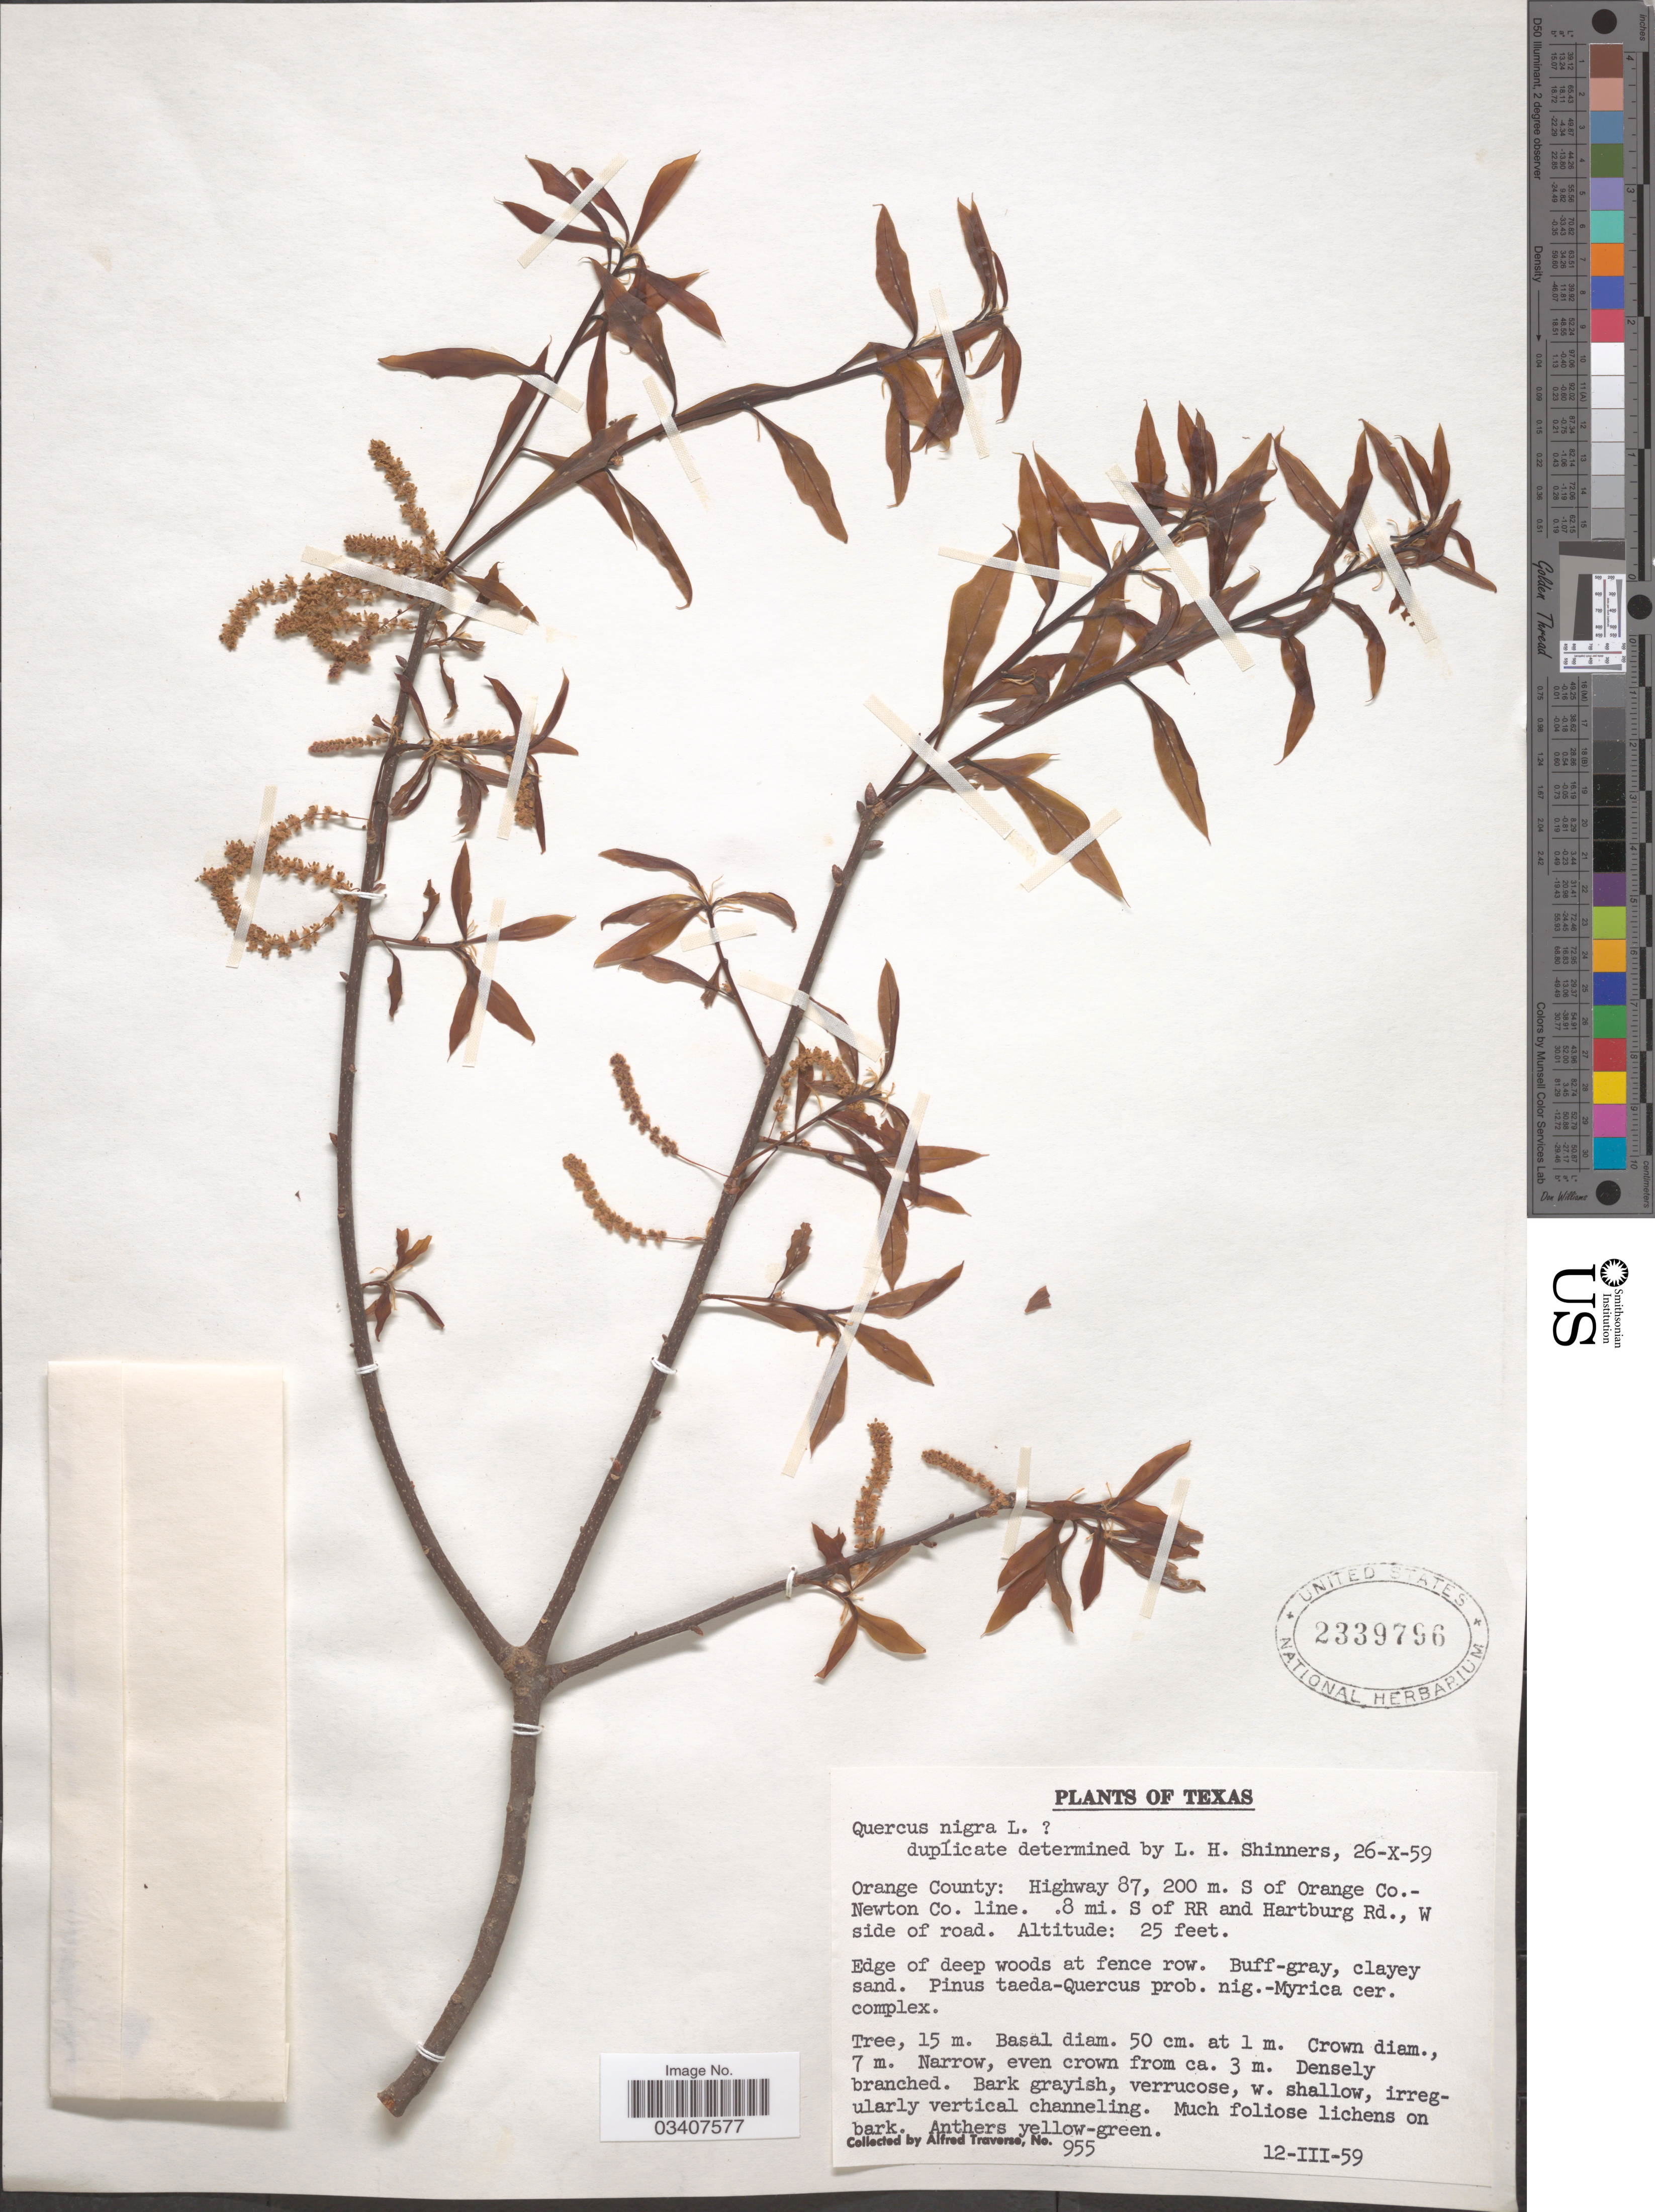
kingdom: Plantae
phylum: Tracheophyta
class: Magnoliopsida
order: Fagales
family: Fagaceae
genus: Quercus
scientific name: Quercus nigra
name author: L.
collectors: A. Traverse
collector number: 955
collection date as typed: Transcribed d/m/y: 12/3/59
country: United States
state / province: Texas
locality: Orange County: Highway 87, 200 m. S of Orange Co. - Newton Co. line. 8 mi. S of RR and Hartburg Rd., W side of road.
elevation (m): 8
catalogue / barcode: US 2339796